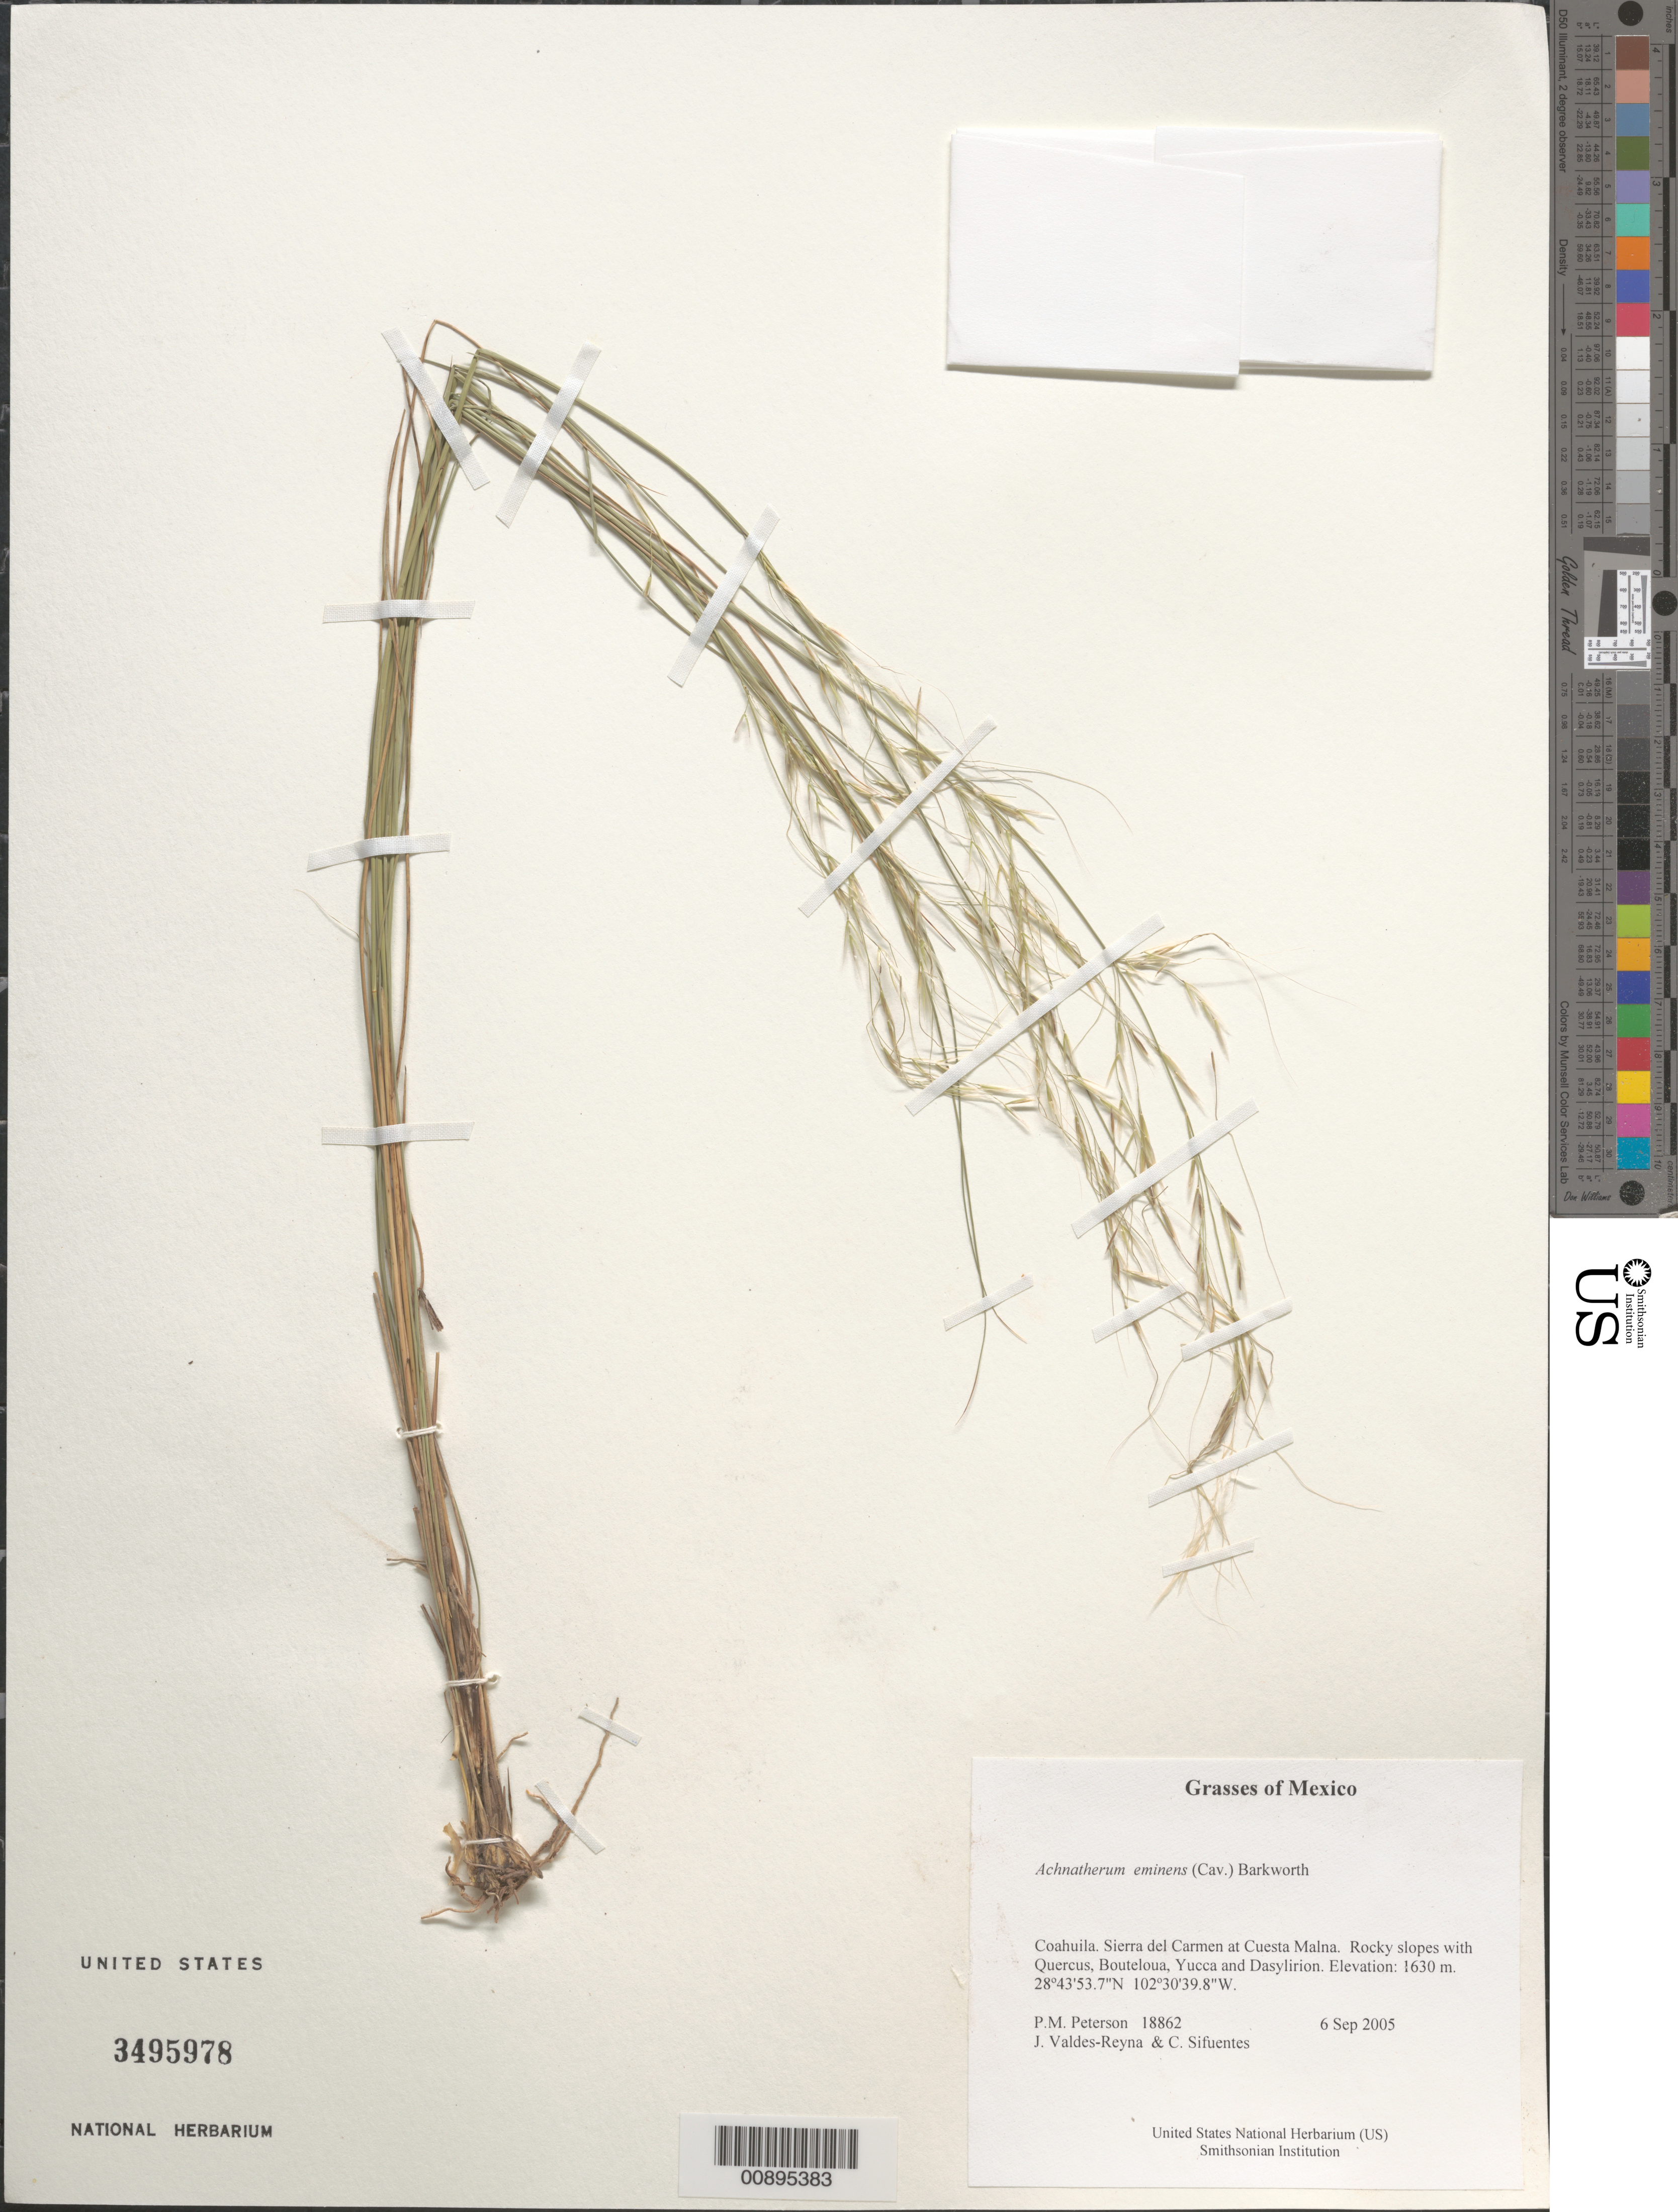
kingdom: Plantae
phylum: Tracheophyta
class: Liliopsida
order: Poales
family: Poaceae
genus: Pseudoeriocoma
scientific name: Pseudoeriocoma eminens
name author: (Cav.) Romasch.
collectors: P. M. Peterson, J. Valdés-Reyna & C. Sifuentes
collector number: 18862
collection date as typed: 06 Sep 2005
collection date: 2005-09-06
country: Mexico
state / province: Coahuila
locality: Sierra del Carmen at Cuesta Malna. Rocky slopes with Quercus, Bouteloua, Yucca and Dasylirion.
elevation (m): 1630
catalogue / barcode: US 3495978